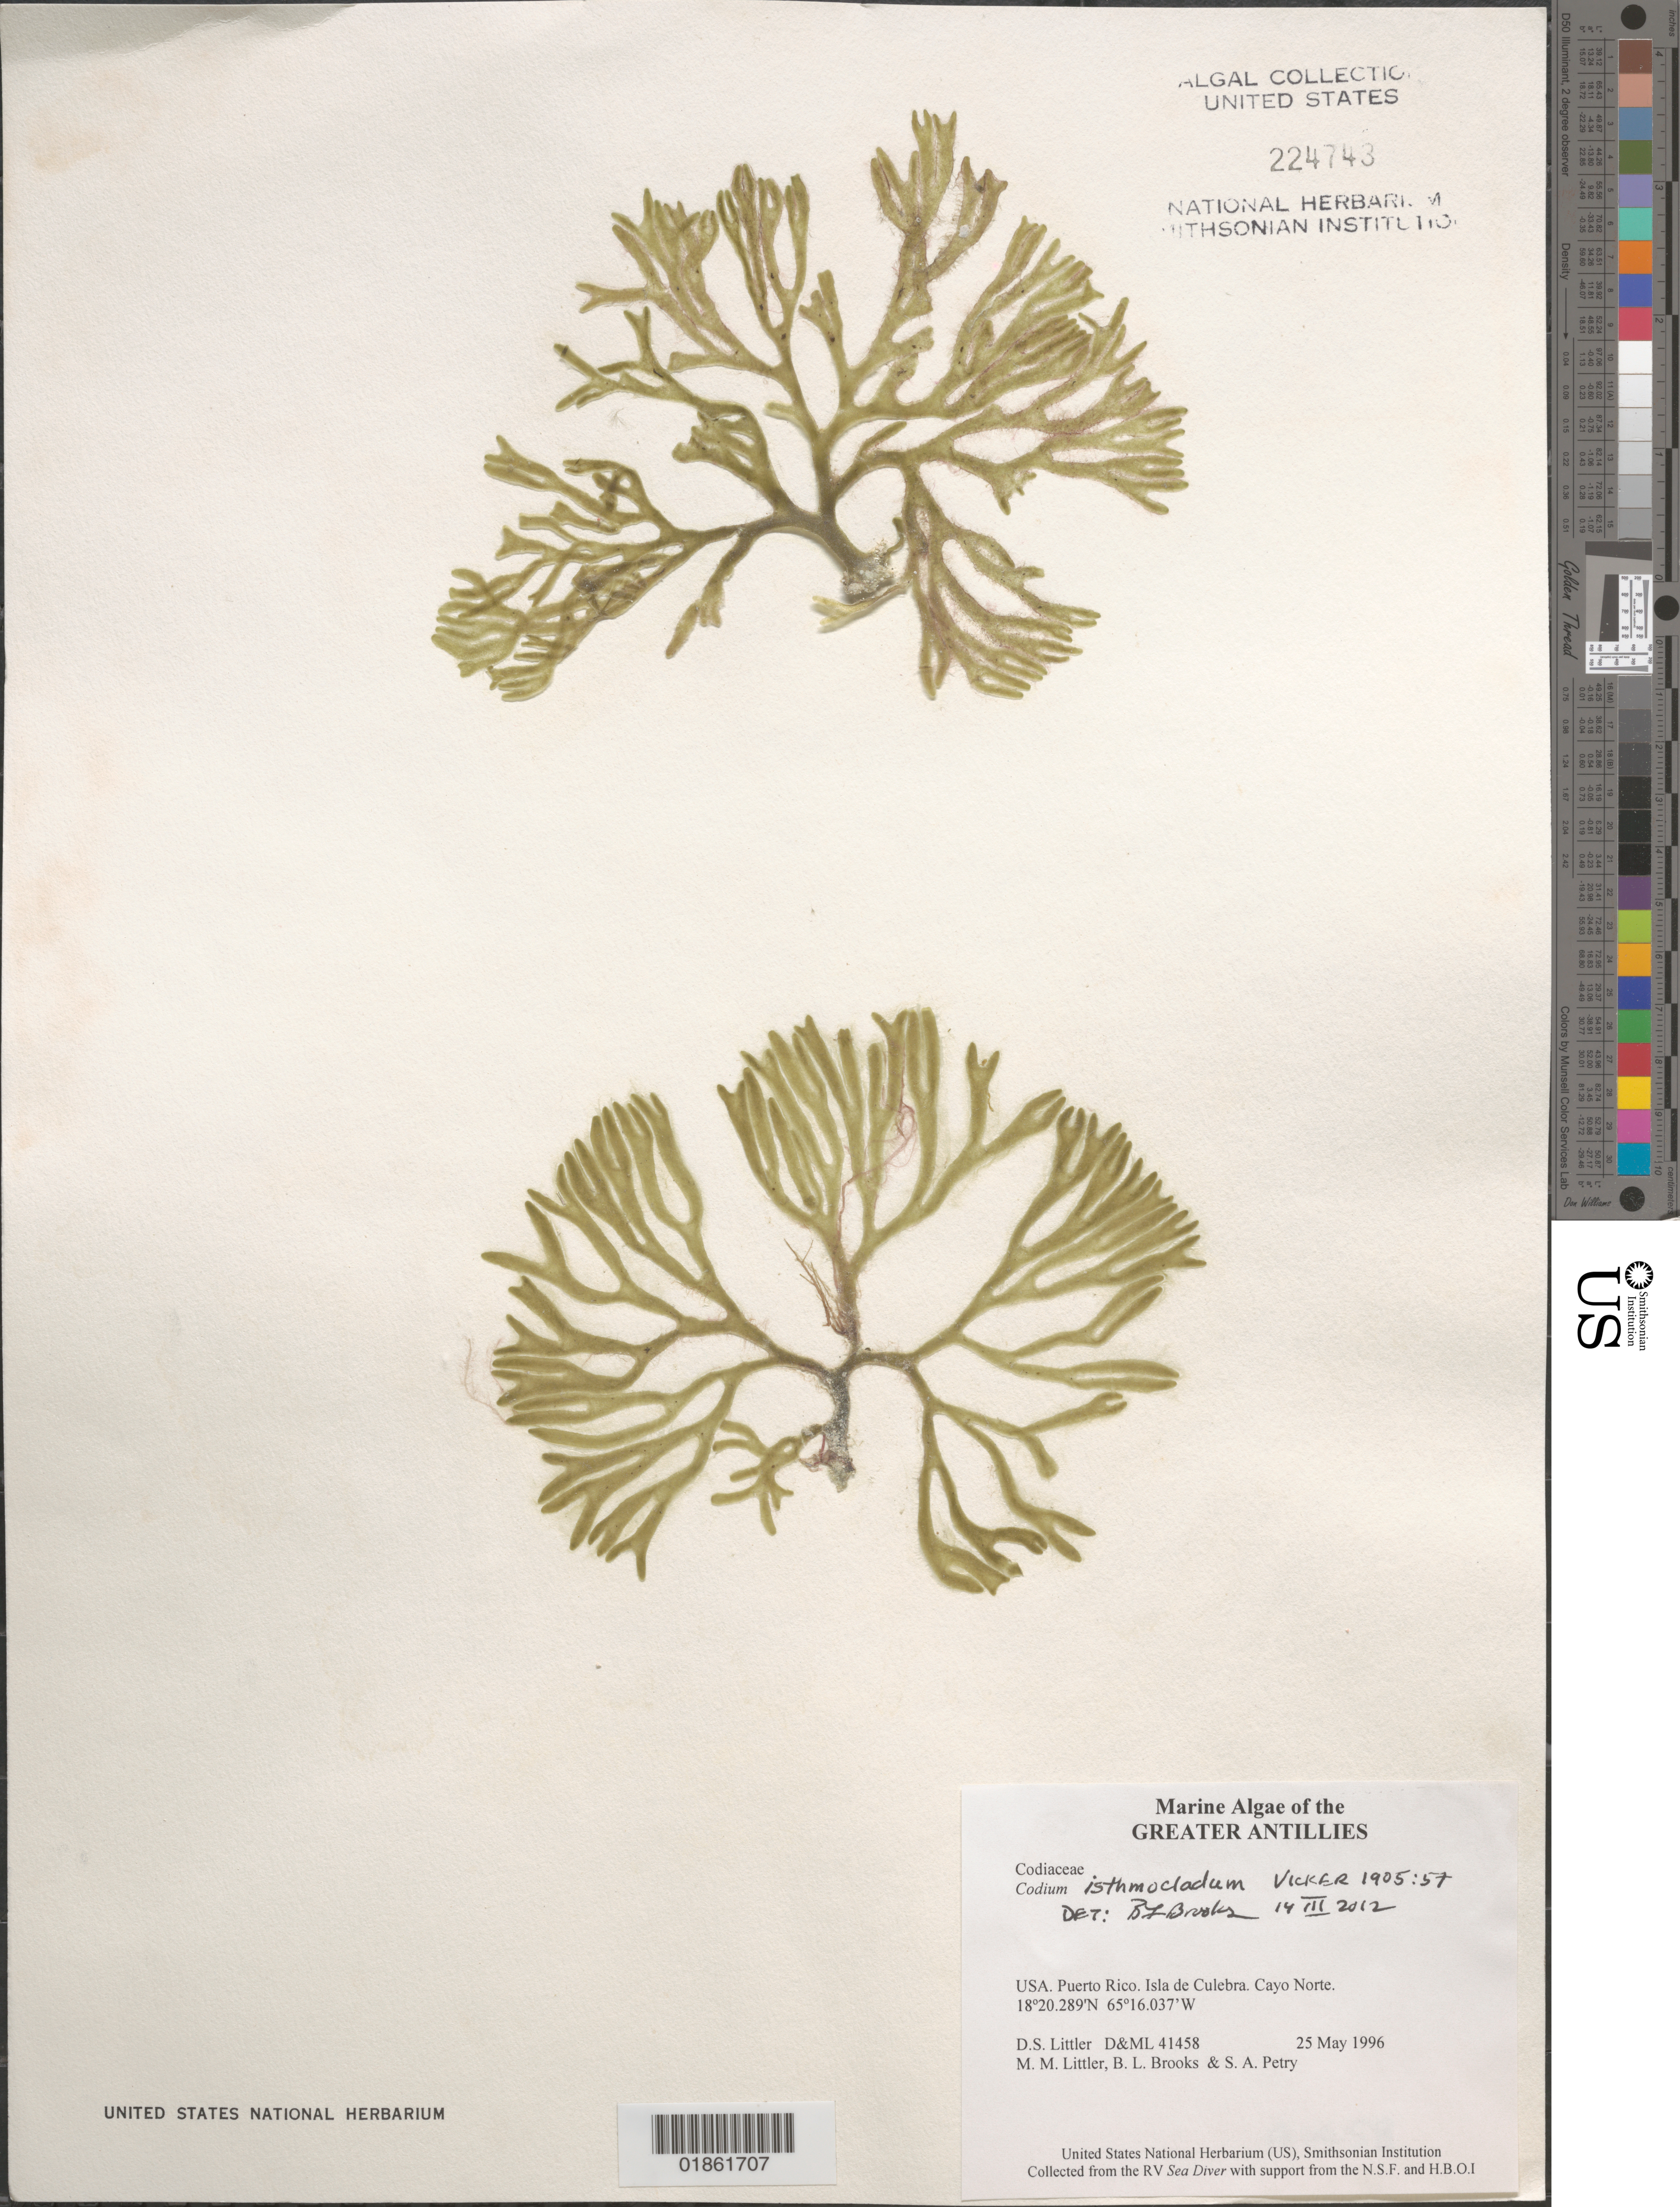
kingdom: Plantae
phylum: Chlorophyta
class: Ulvophyceae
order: Bryopsidales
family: Codiaceae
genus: Codium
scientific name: Codium sp.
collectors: D. S. Littler & M. M. Littler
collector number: D&ML 41458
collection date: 1996-05-26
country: Puerto Rico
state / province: Culebra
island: Culebra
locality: Culebra Is. Cayo Norte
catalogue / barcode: US 224743